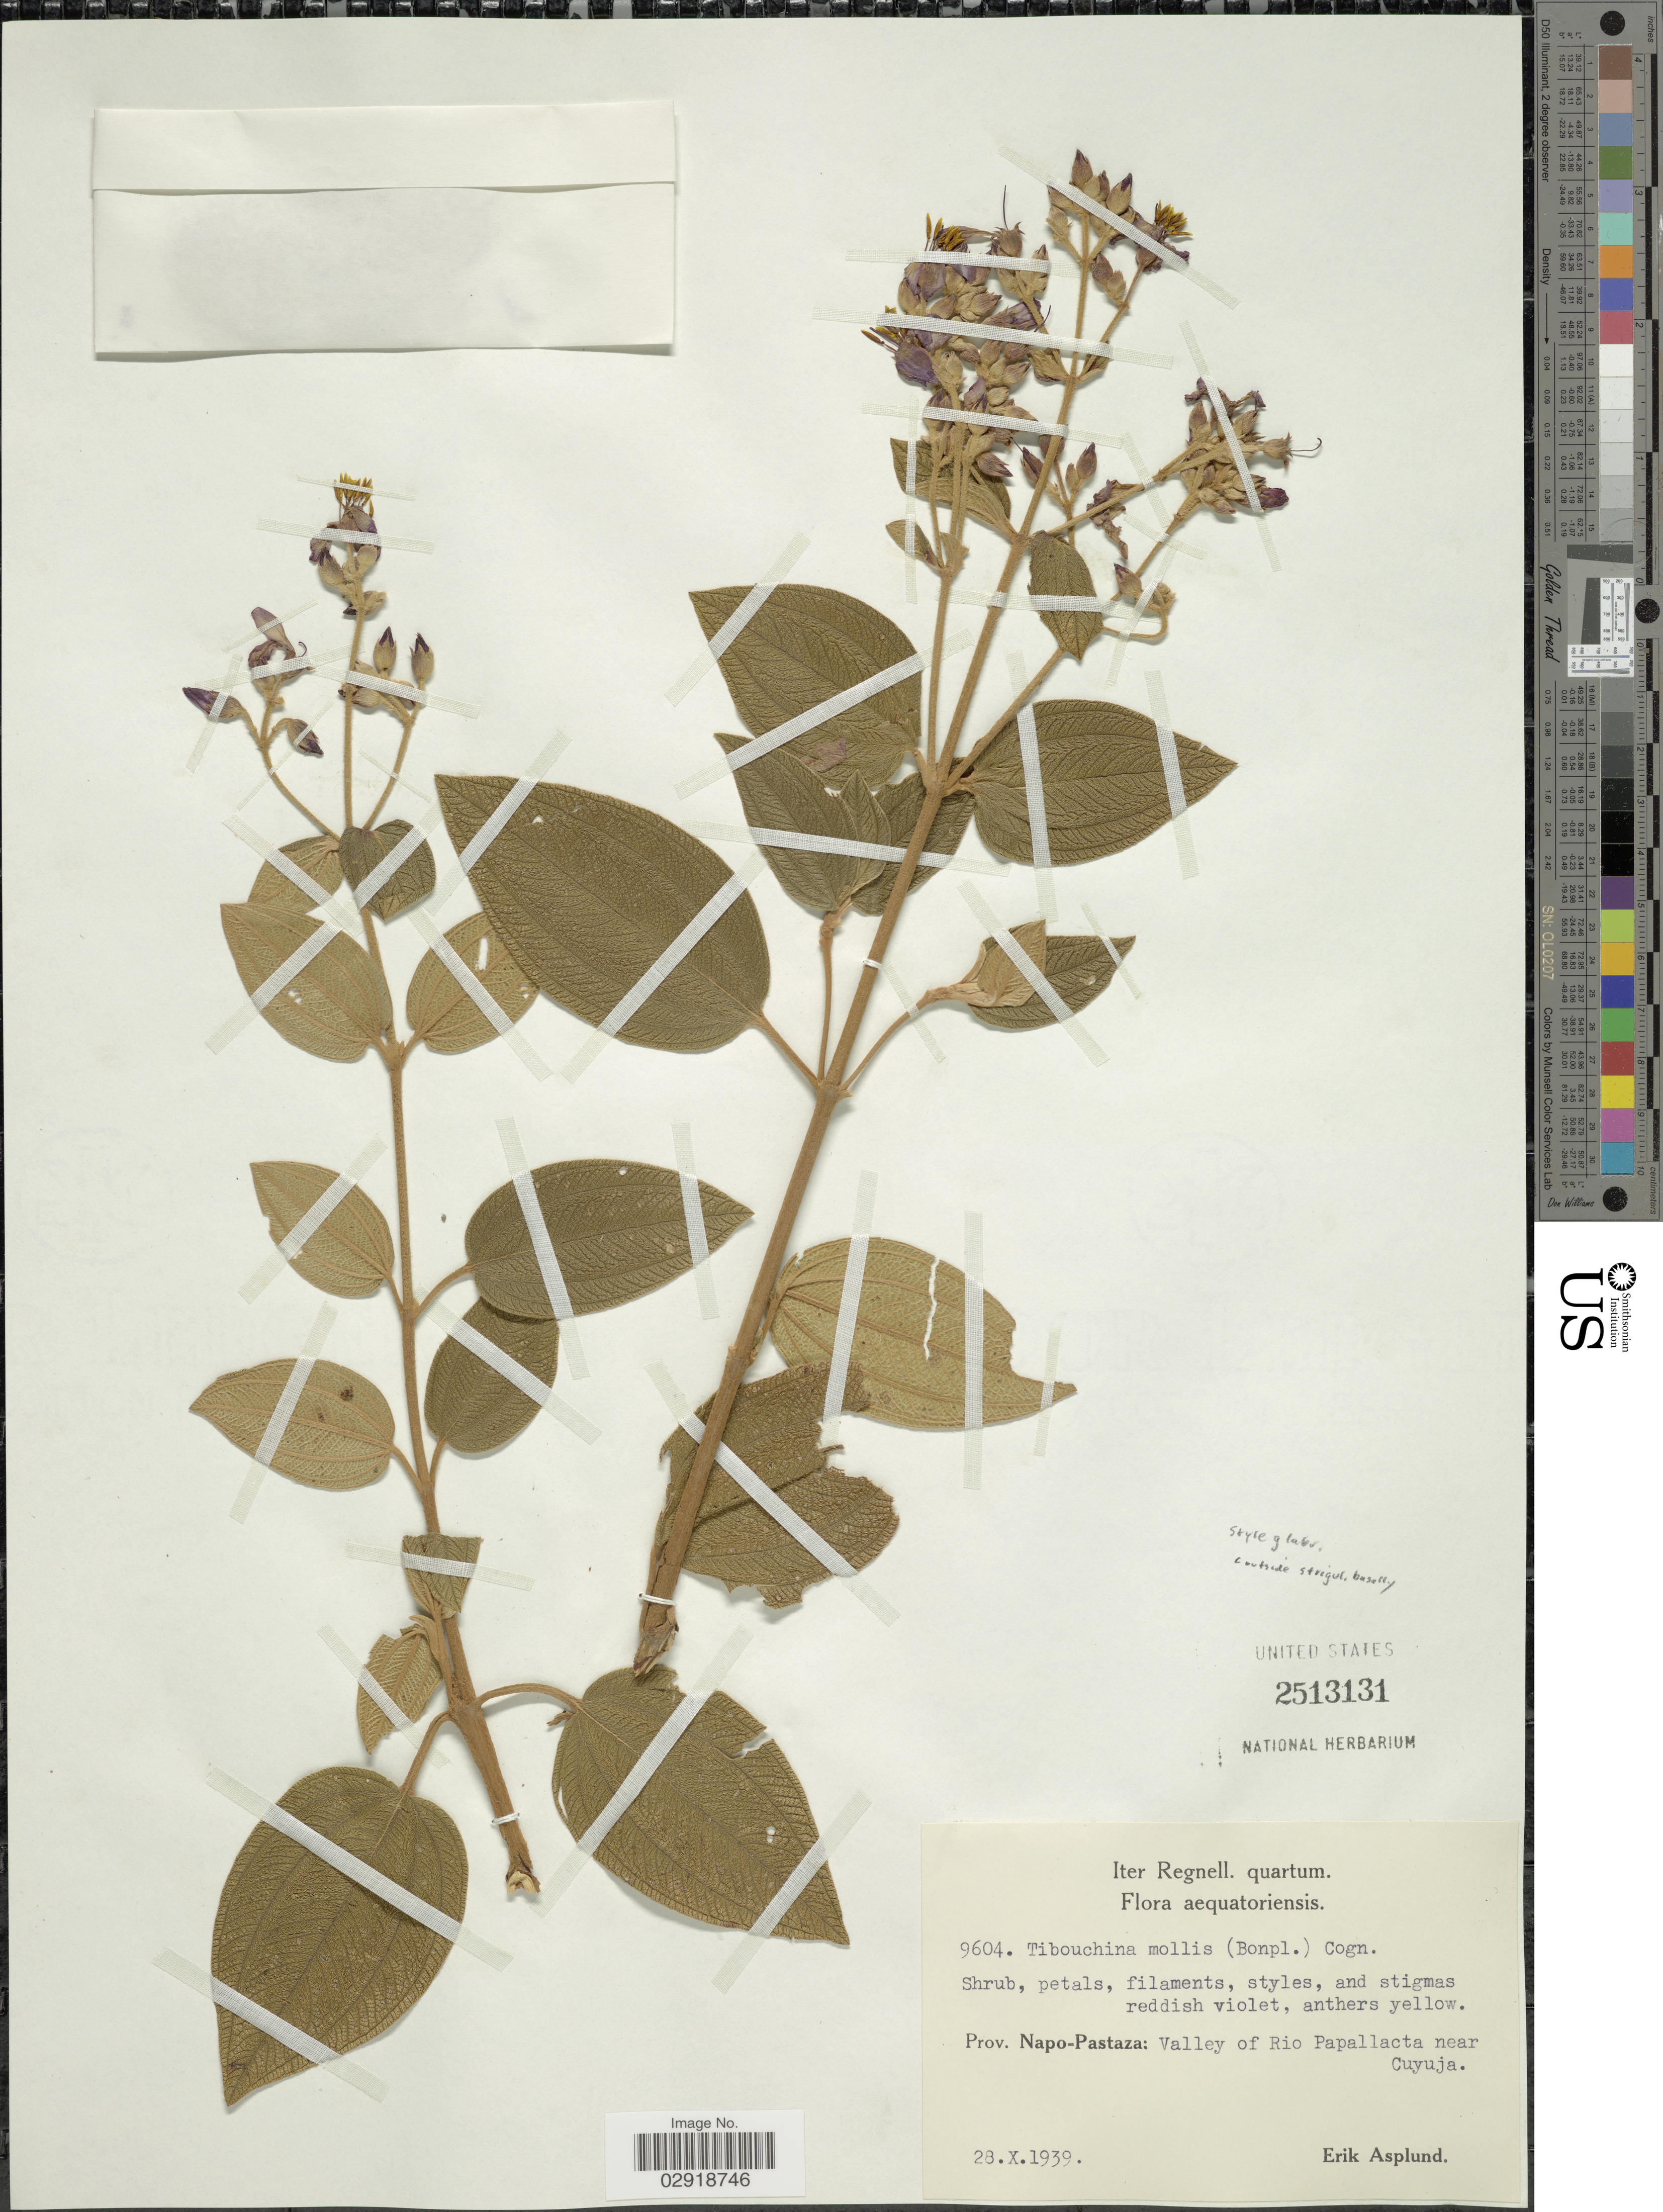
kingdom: Plantae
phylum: Tracheophyta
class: Magnoliopsida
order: Myrtales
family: Melastomataceae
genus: Chaetogastra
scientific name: Chaetogastra mollis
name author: (Bonpl.) DC.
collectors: E. Asplund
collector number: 9604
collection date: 1939-10-28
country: Ecuador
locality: Prov. Napo-Pastaza: Valley of Rio Papallacta near Cuyuja.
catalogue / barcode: US 2513131